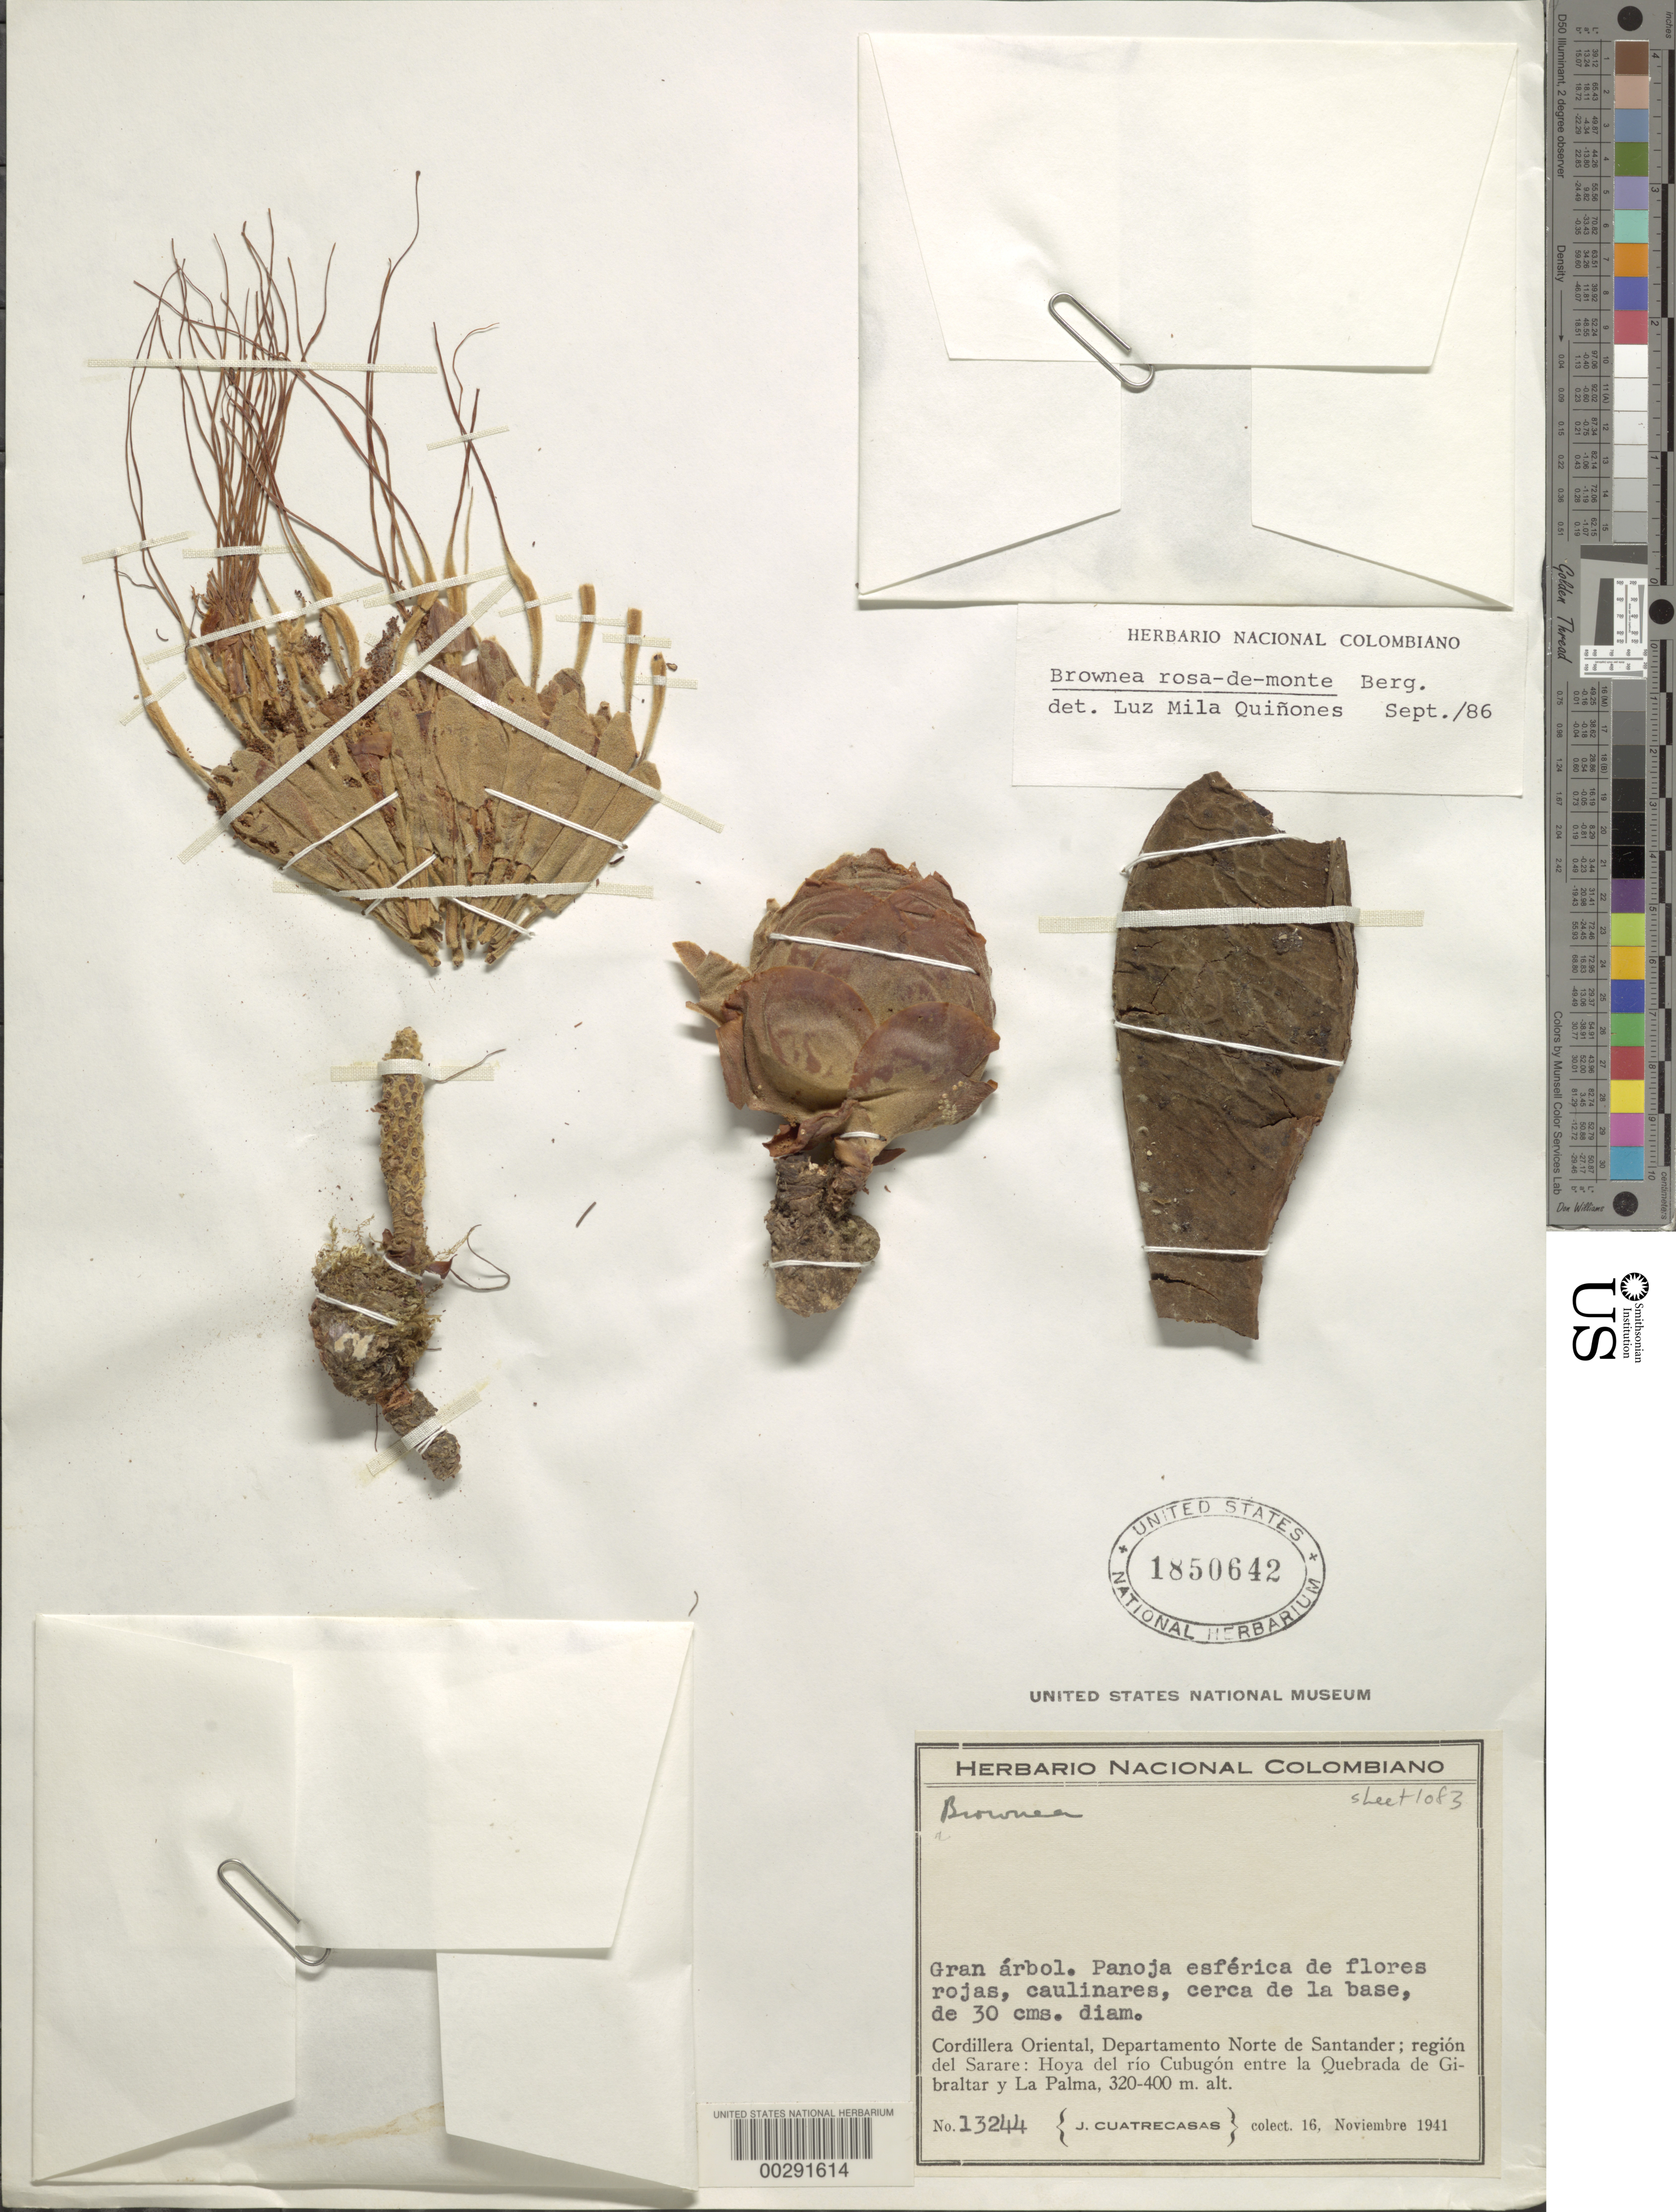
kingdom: Plantae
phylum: Tracheophyta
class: Magnoliopsida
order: Fabales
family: Fabaceae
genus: Brownea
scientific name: Brownea rosa-de-monte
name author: P.J. Bergius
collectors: J. Cuatrecasas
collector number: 13244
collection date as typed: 16 Nov 1941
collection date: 1941-11-16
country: Colombia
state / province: Norte de Santander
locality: Cordillera Oriental, region del Sarare: Hoya del Rio Cubugon between Quebrada de Gilbraltar and la Palma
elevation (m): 320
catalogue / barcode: US 1850642